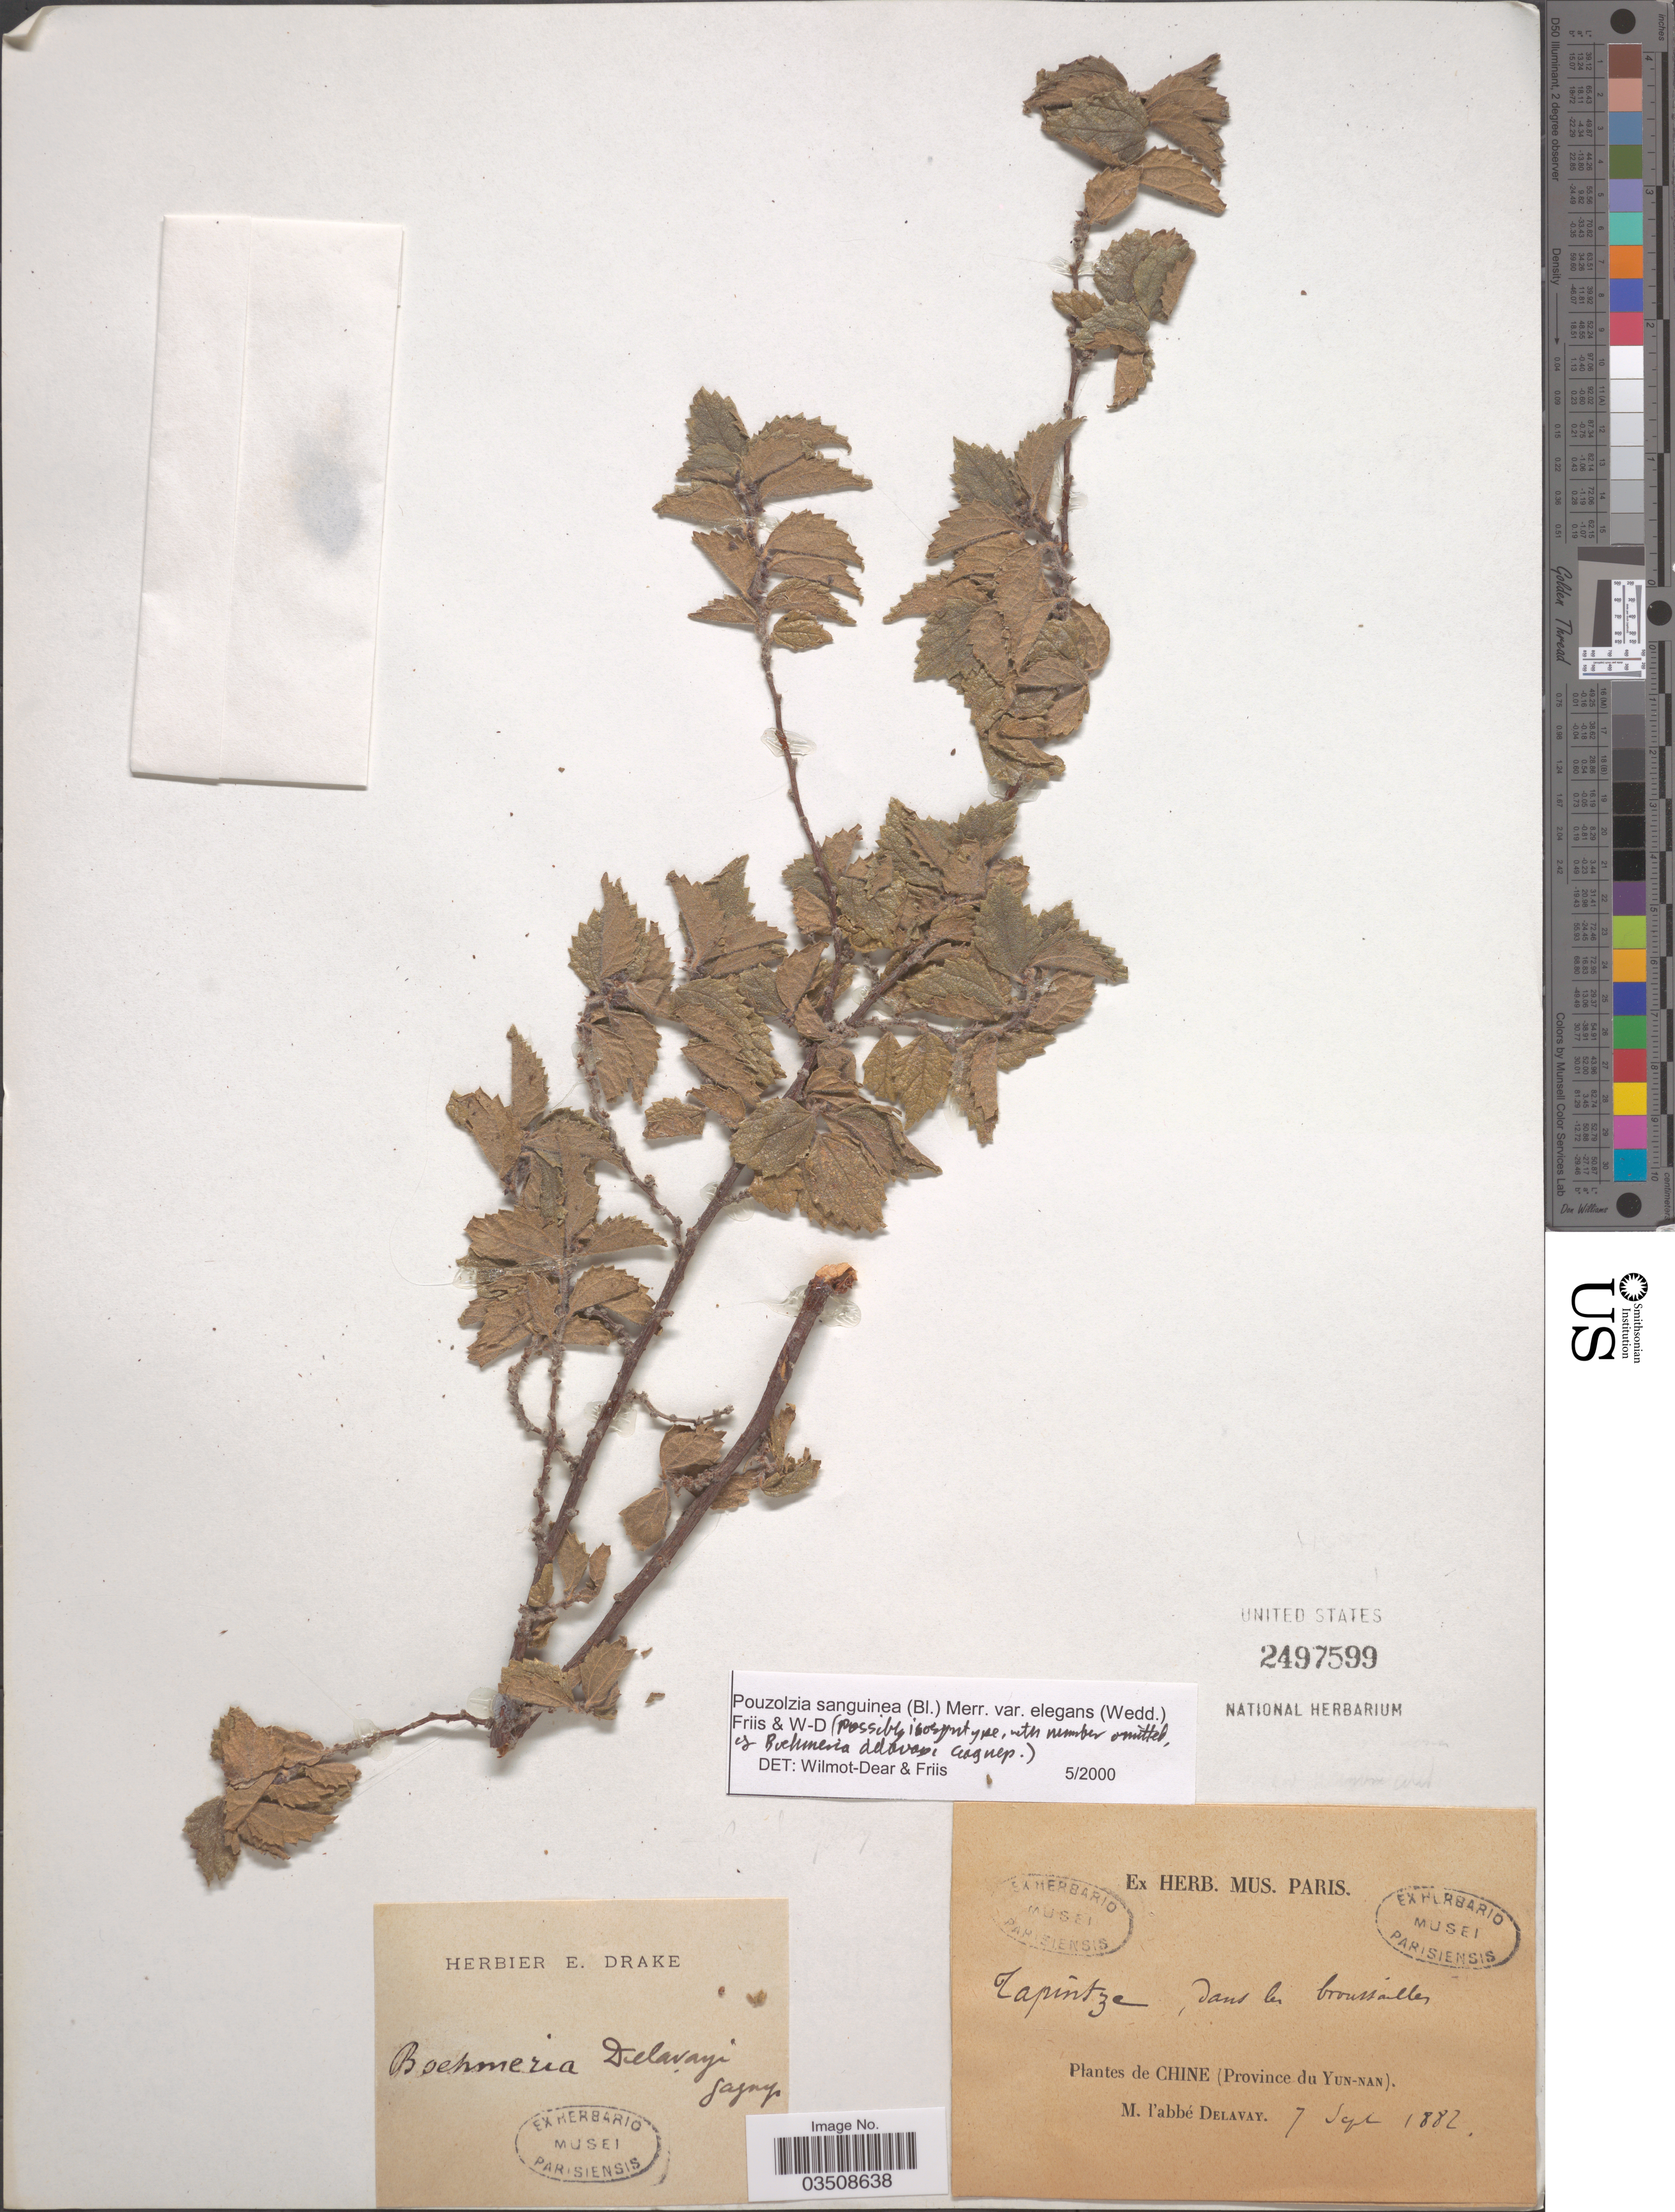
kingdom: Plantae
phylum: Tracheophyta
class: Magnoliopsida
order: Rosales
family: Urticaceae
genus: Pouzolzia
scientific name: Pouzolzia elegans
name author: Wedd.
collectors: P. Delavay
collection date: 1882-09-07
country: China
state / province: Yunnan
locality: Tapintze, dans les broussailles.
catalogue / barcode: US 2497599